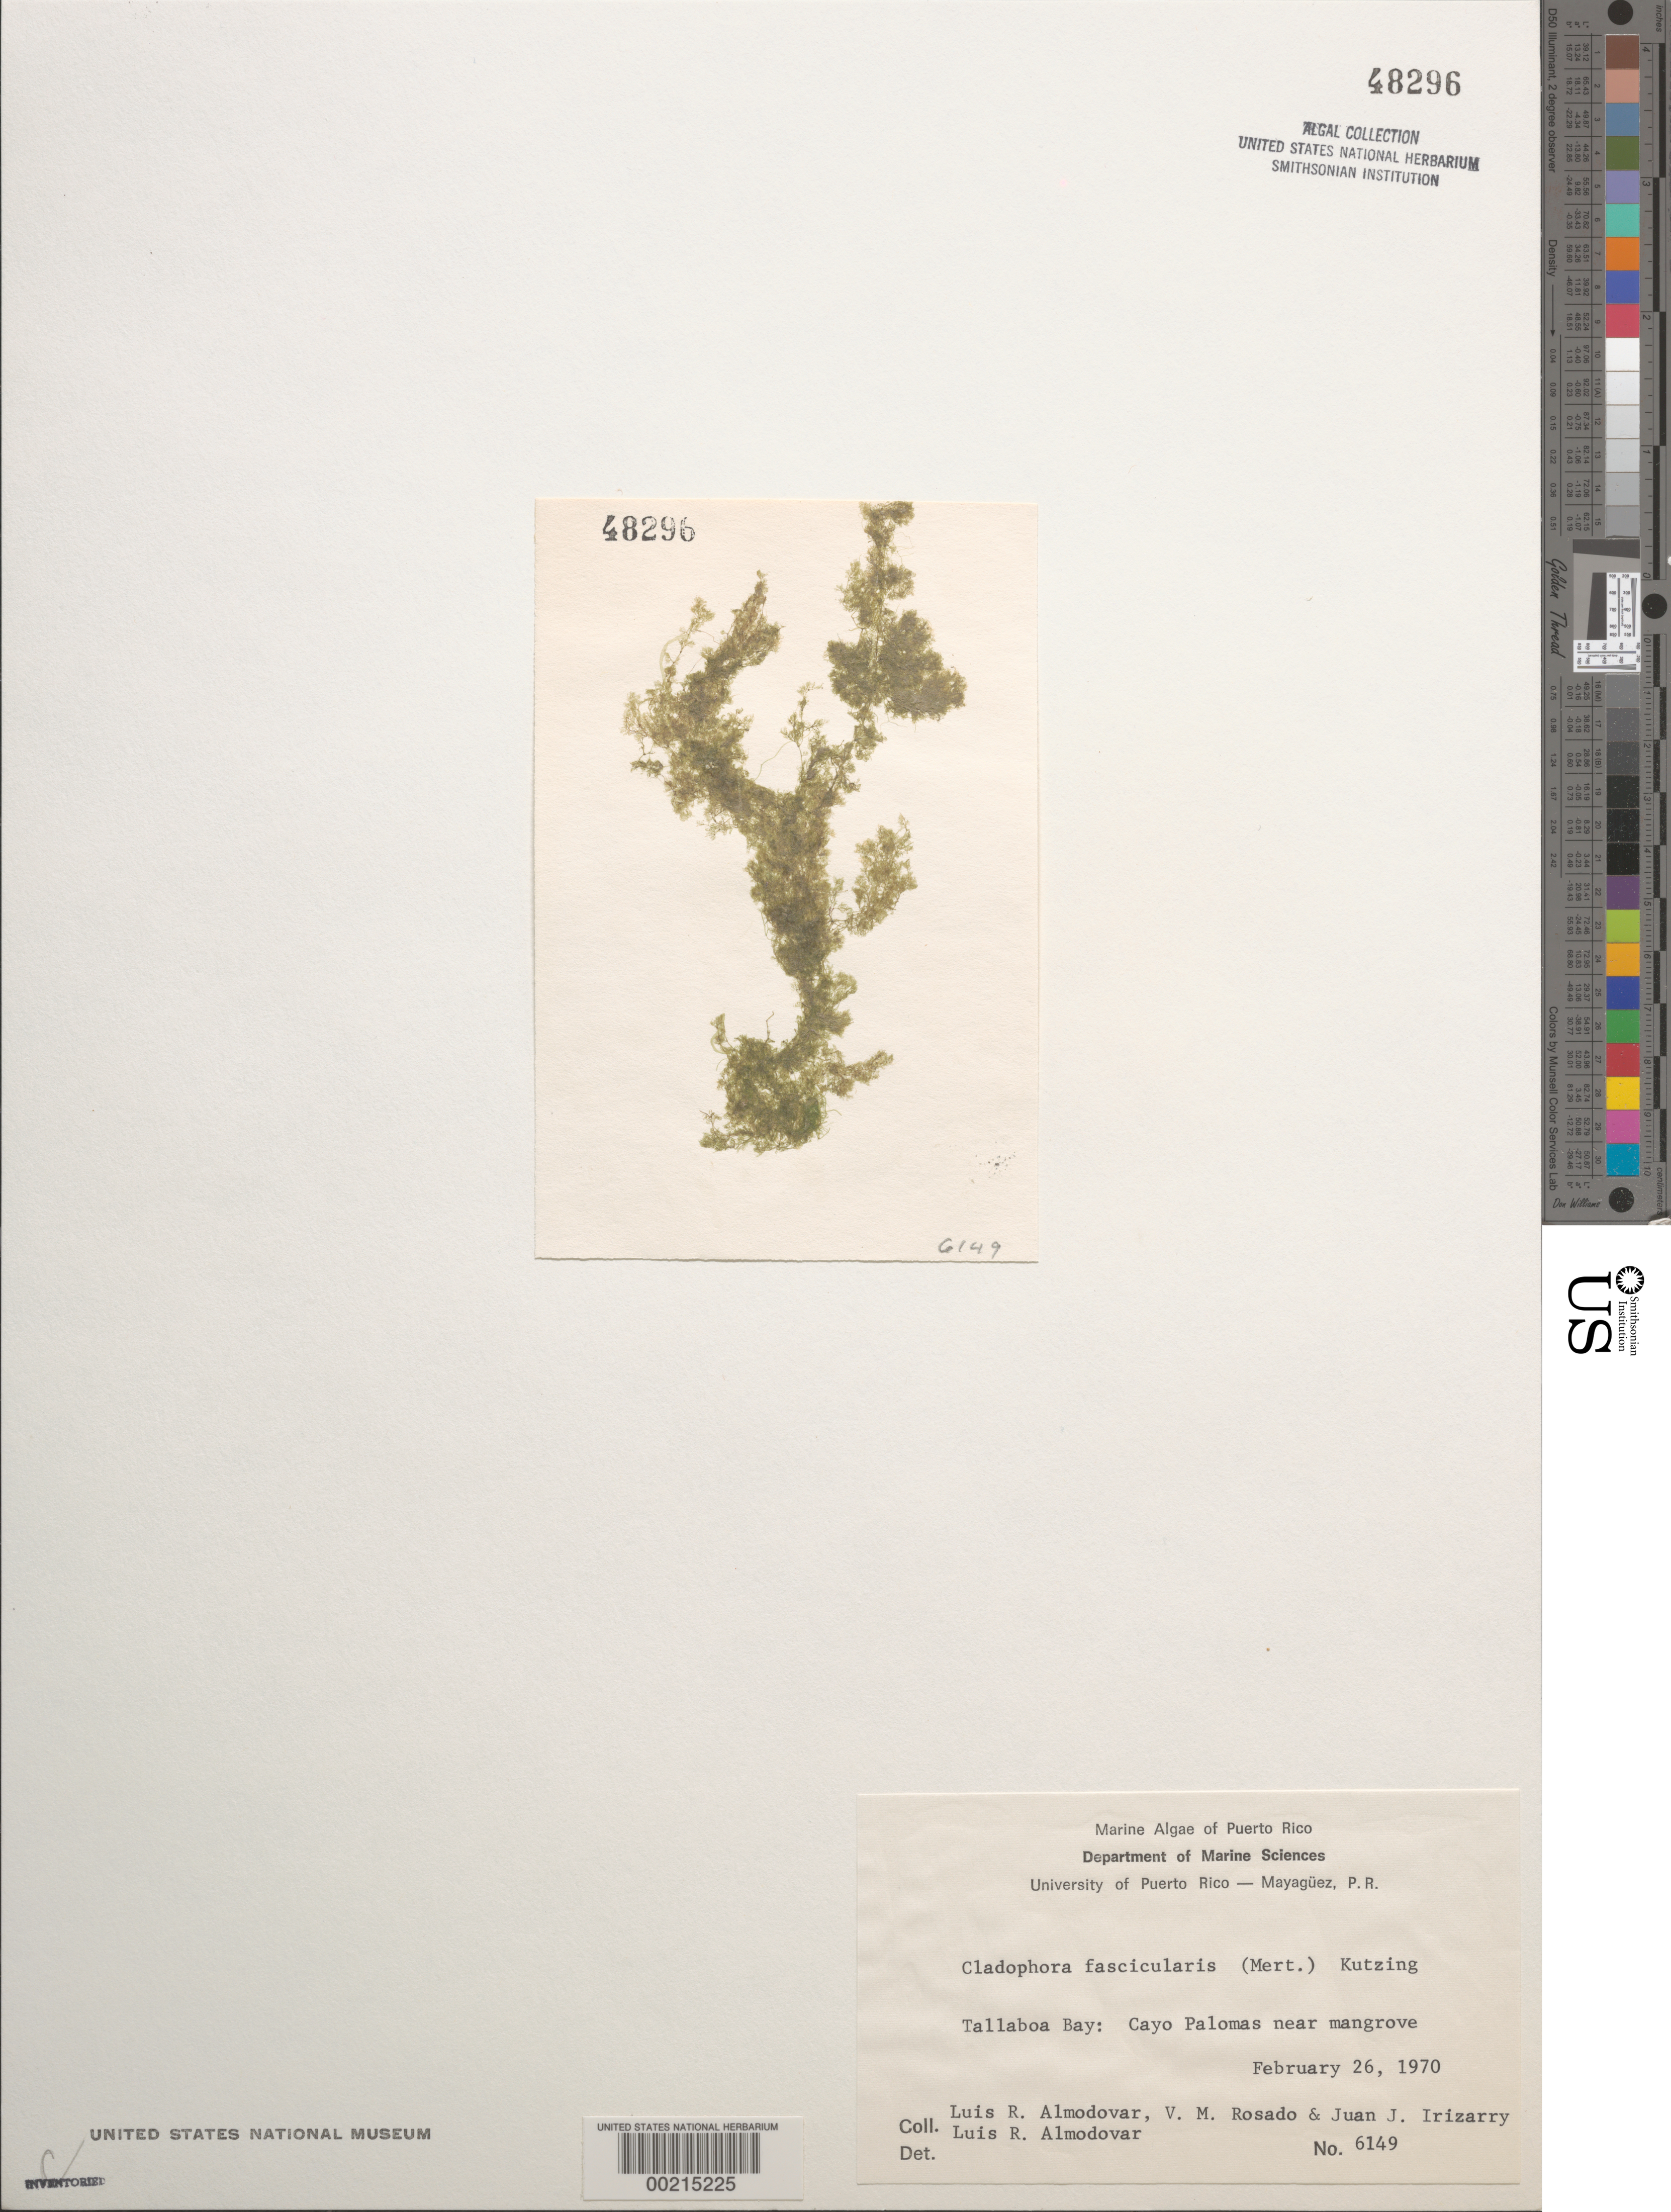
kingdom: Plantae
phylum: Chlorophyta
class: Ulvophyceae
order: Bryopsidales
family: Caulerpaceae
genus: Caulerpa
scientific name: Caulerpa chemnitzia var. vanbossae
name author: (Setch. & N.L. Gardner) Fern.-Garcia & Riosm.-Rod.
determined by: Algae name updating Project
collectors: L. Almodovar, V. Rosado & J. Irizarry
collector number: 6149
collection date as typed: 26 Feb 1970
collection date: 1970-02-26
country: Puerto Rico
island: Cayo Palomas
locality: Tallaboa Bay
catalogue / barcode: US 48296